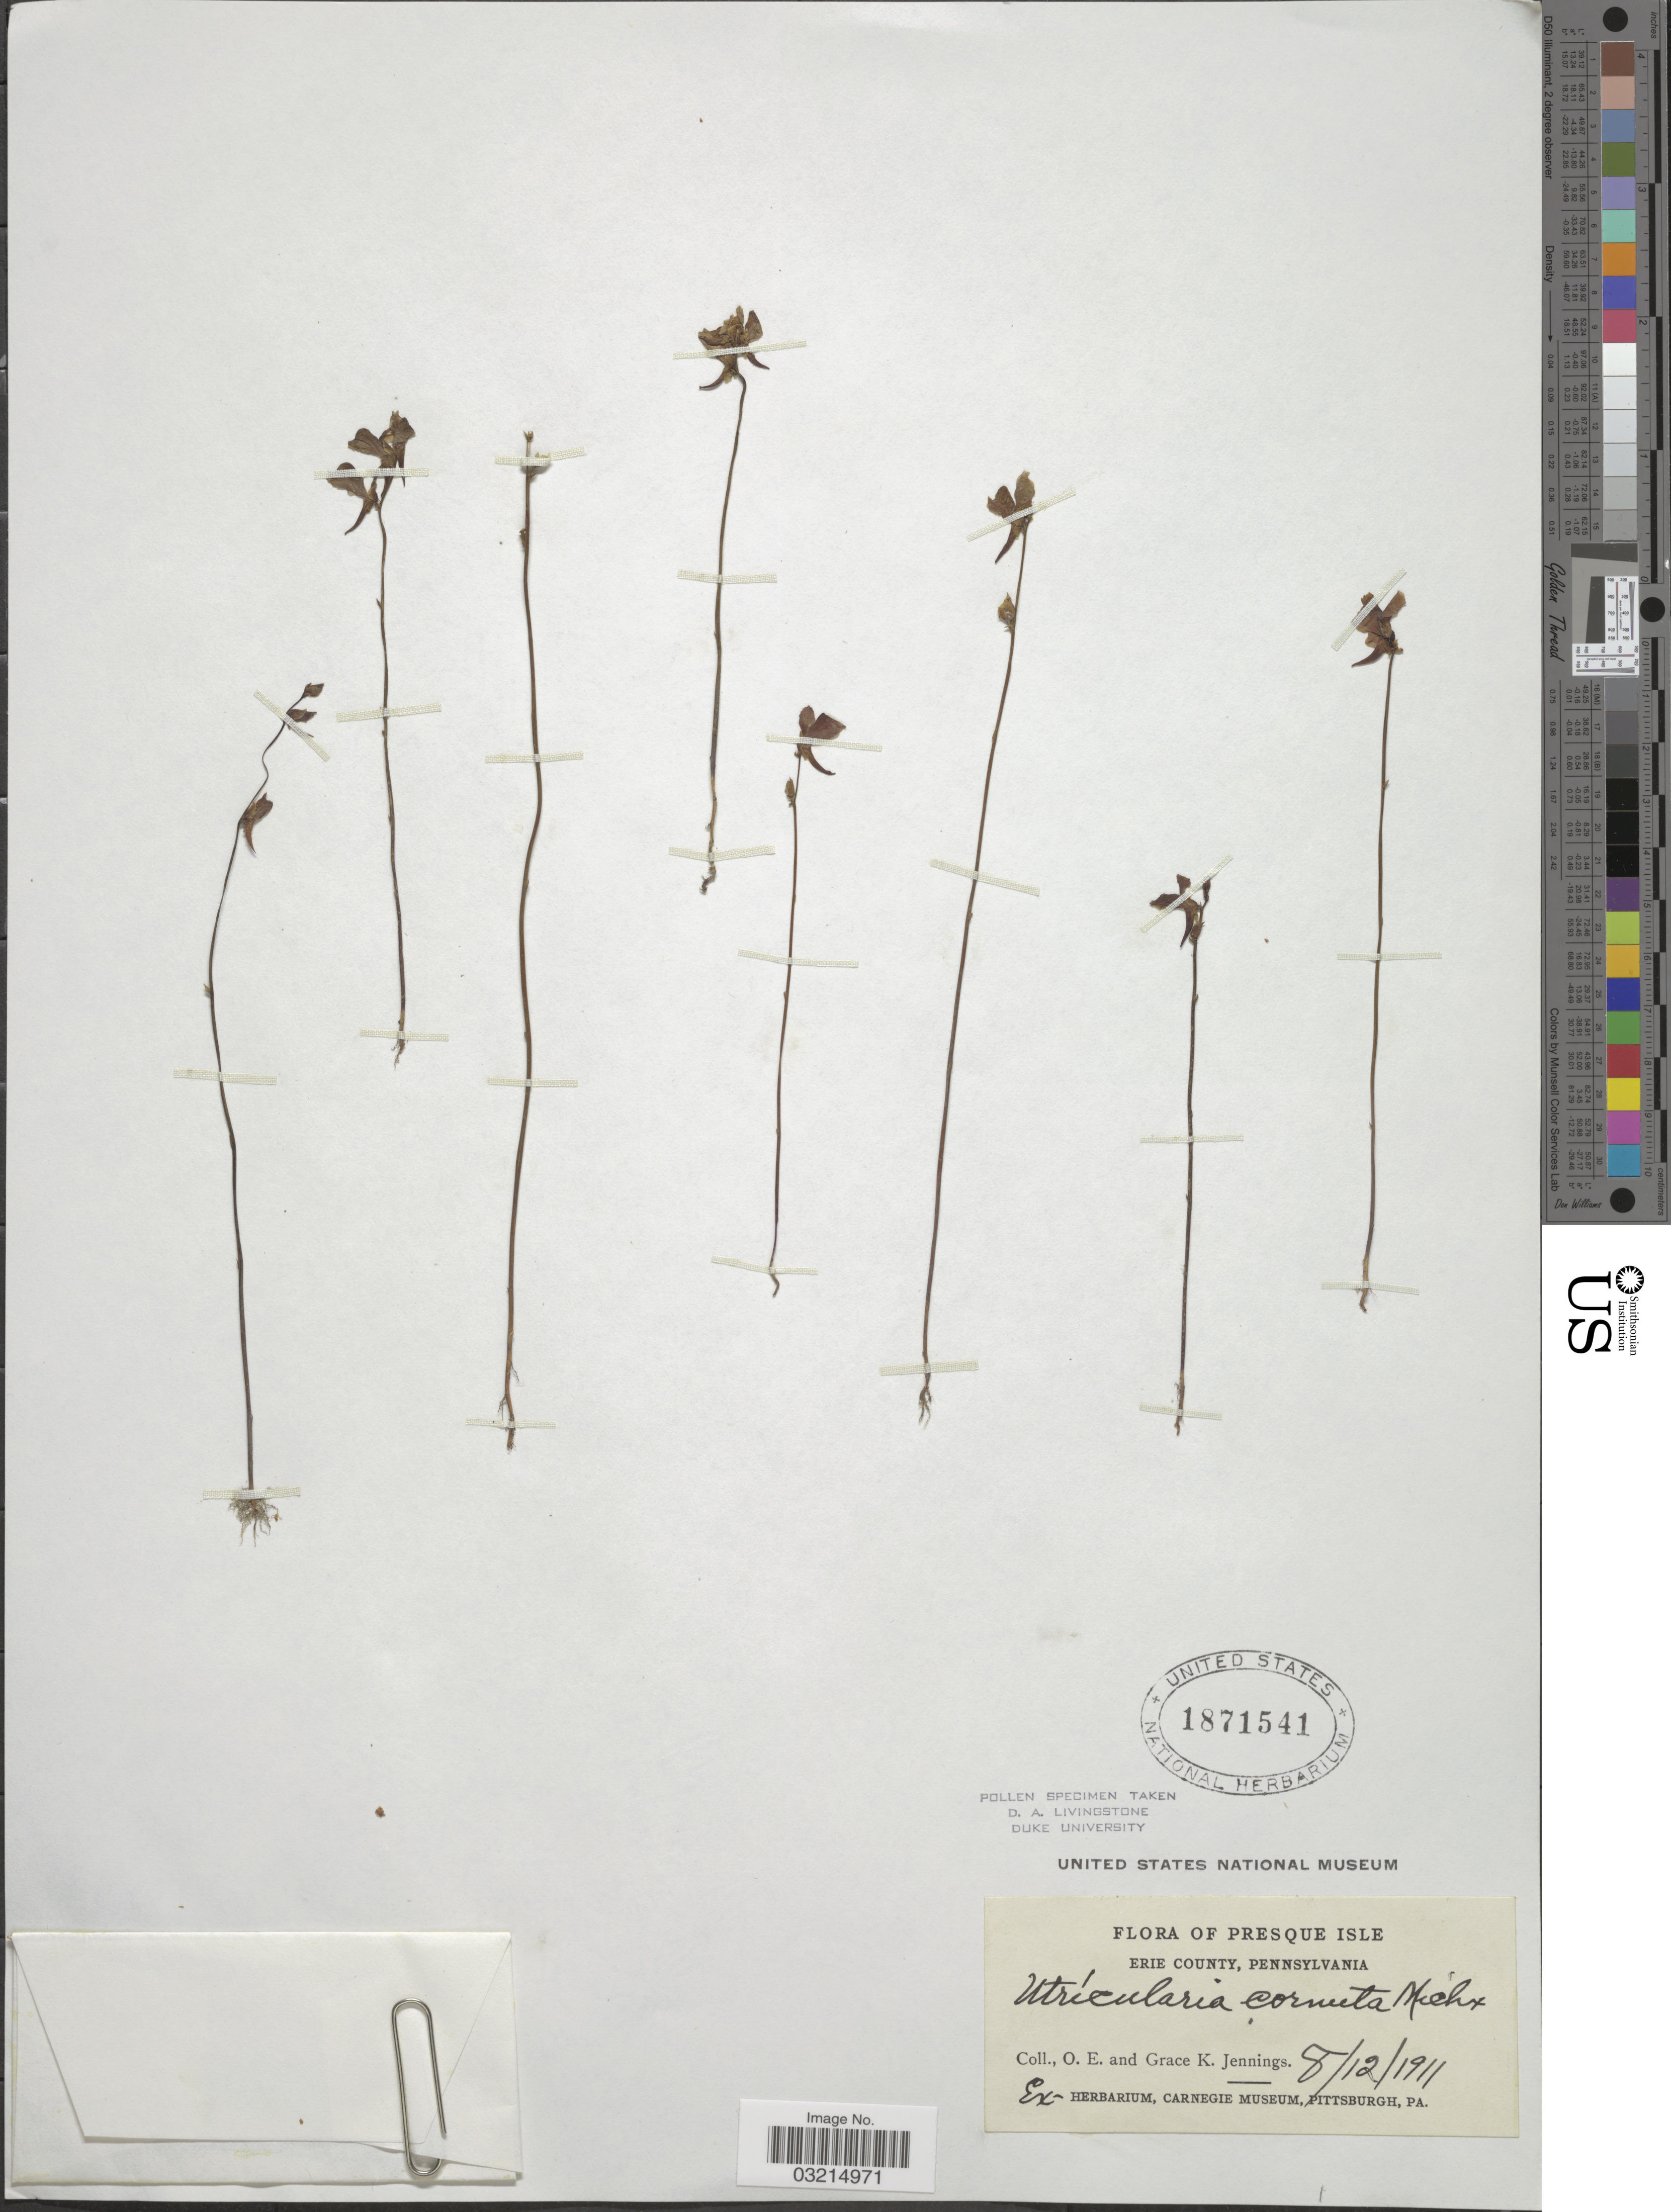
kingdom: Plantae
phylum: Tracheophyta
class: Magnoliopsida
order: Lamiales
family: Lentibulariaceae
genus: Utricularia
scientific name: Utricularia cornuta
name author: Michx.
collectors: O. E. Jennings & G. K. Jennings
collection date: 1911-08-12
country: United States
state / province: Pennsylvania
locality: Presque Isle. Erie County.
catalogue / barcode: US 1871541